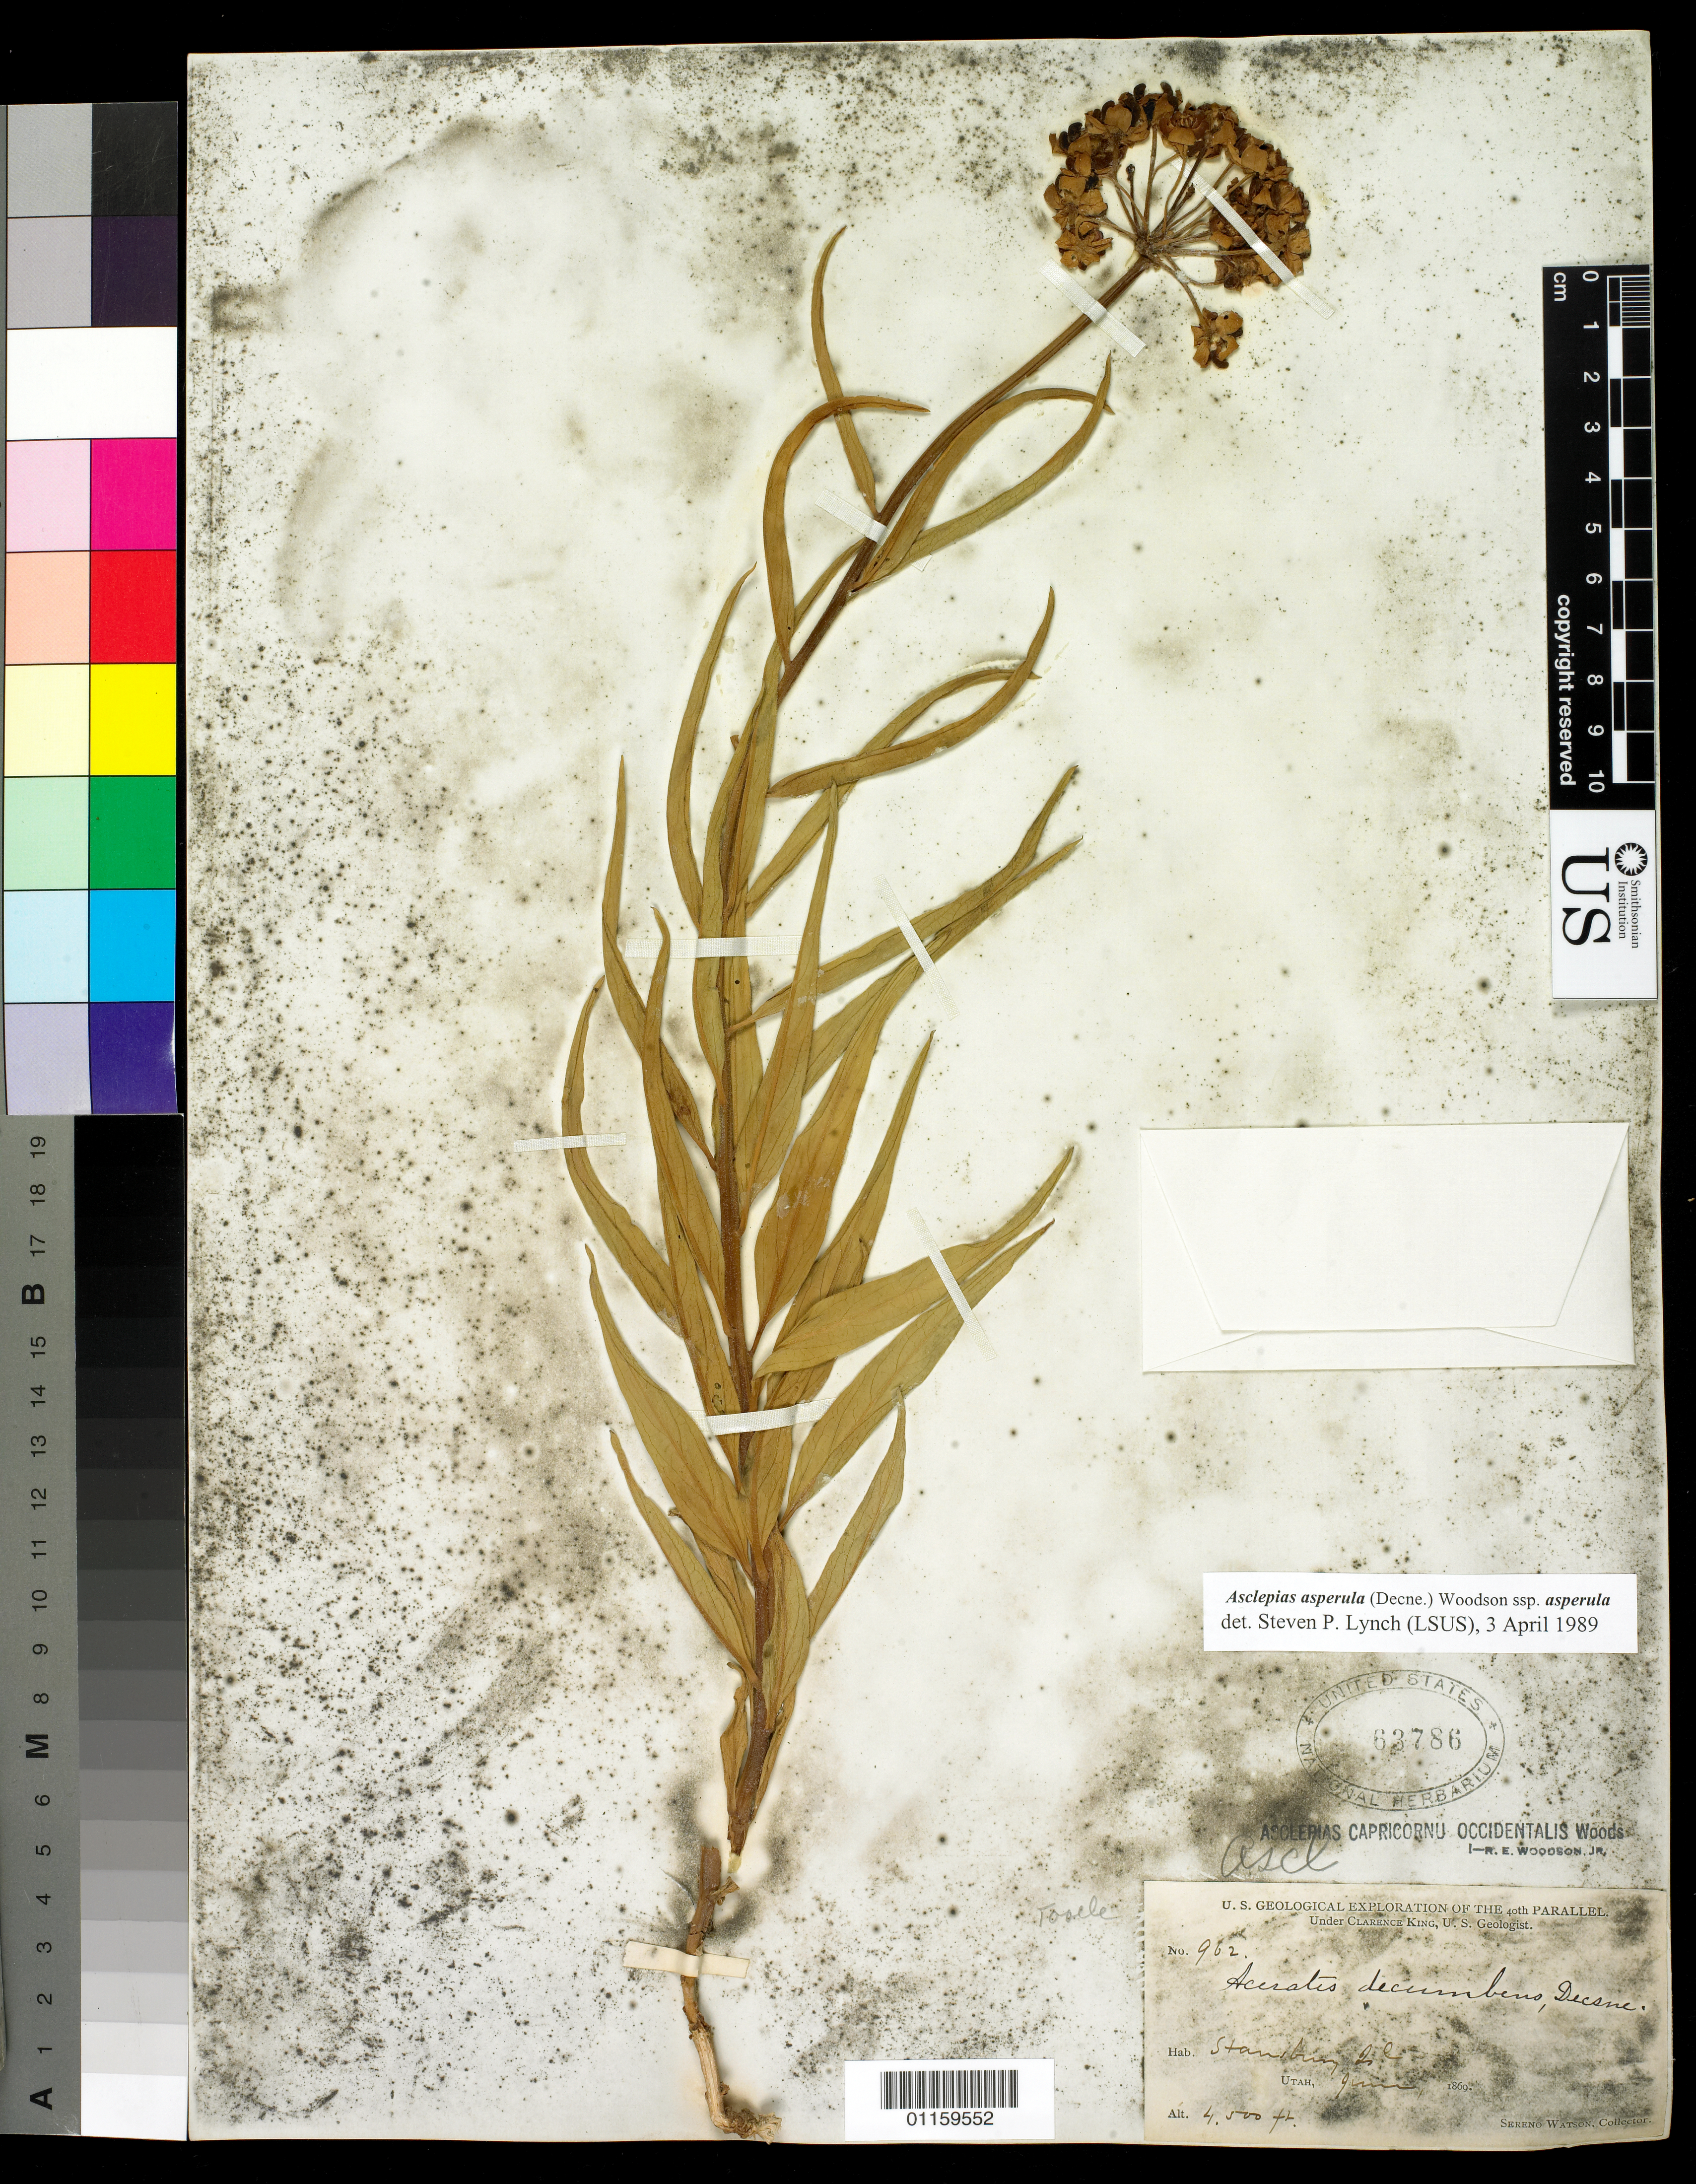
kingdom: Plantae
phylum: Tracheophyta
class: Magnoliopsida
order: Gentianales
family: Apocynaceae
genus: Asclepias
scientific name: Asclepias asperula subsp. asperula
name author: (Decne.) Woodson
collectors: S. Watson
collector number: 962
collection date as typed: Jun 1869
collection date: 1869-06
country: United States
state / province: Utah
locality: Stansbury island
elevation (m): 1372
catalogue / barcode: US 63786